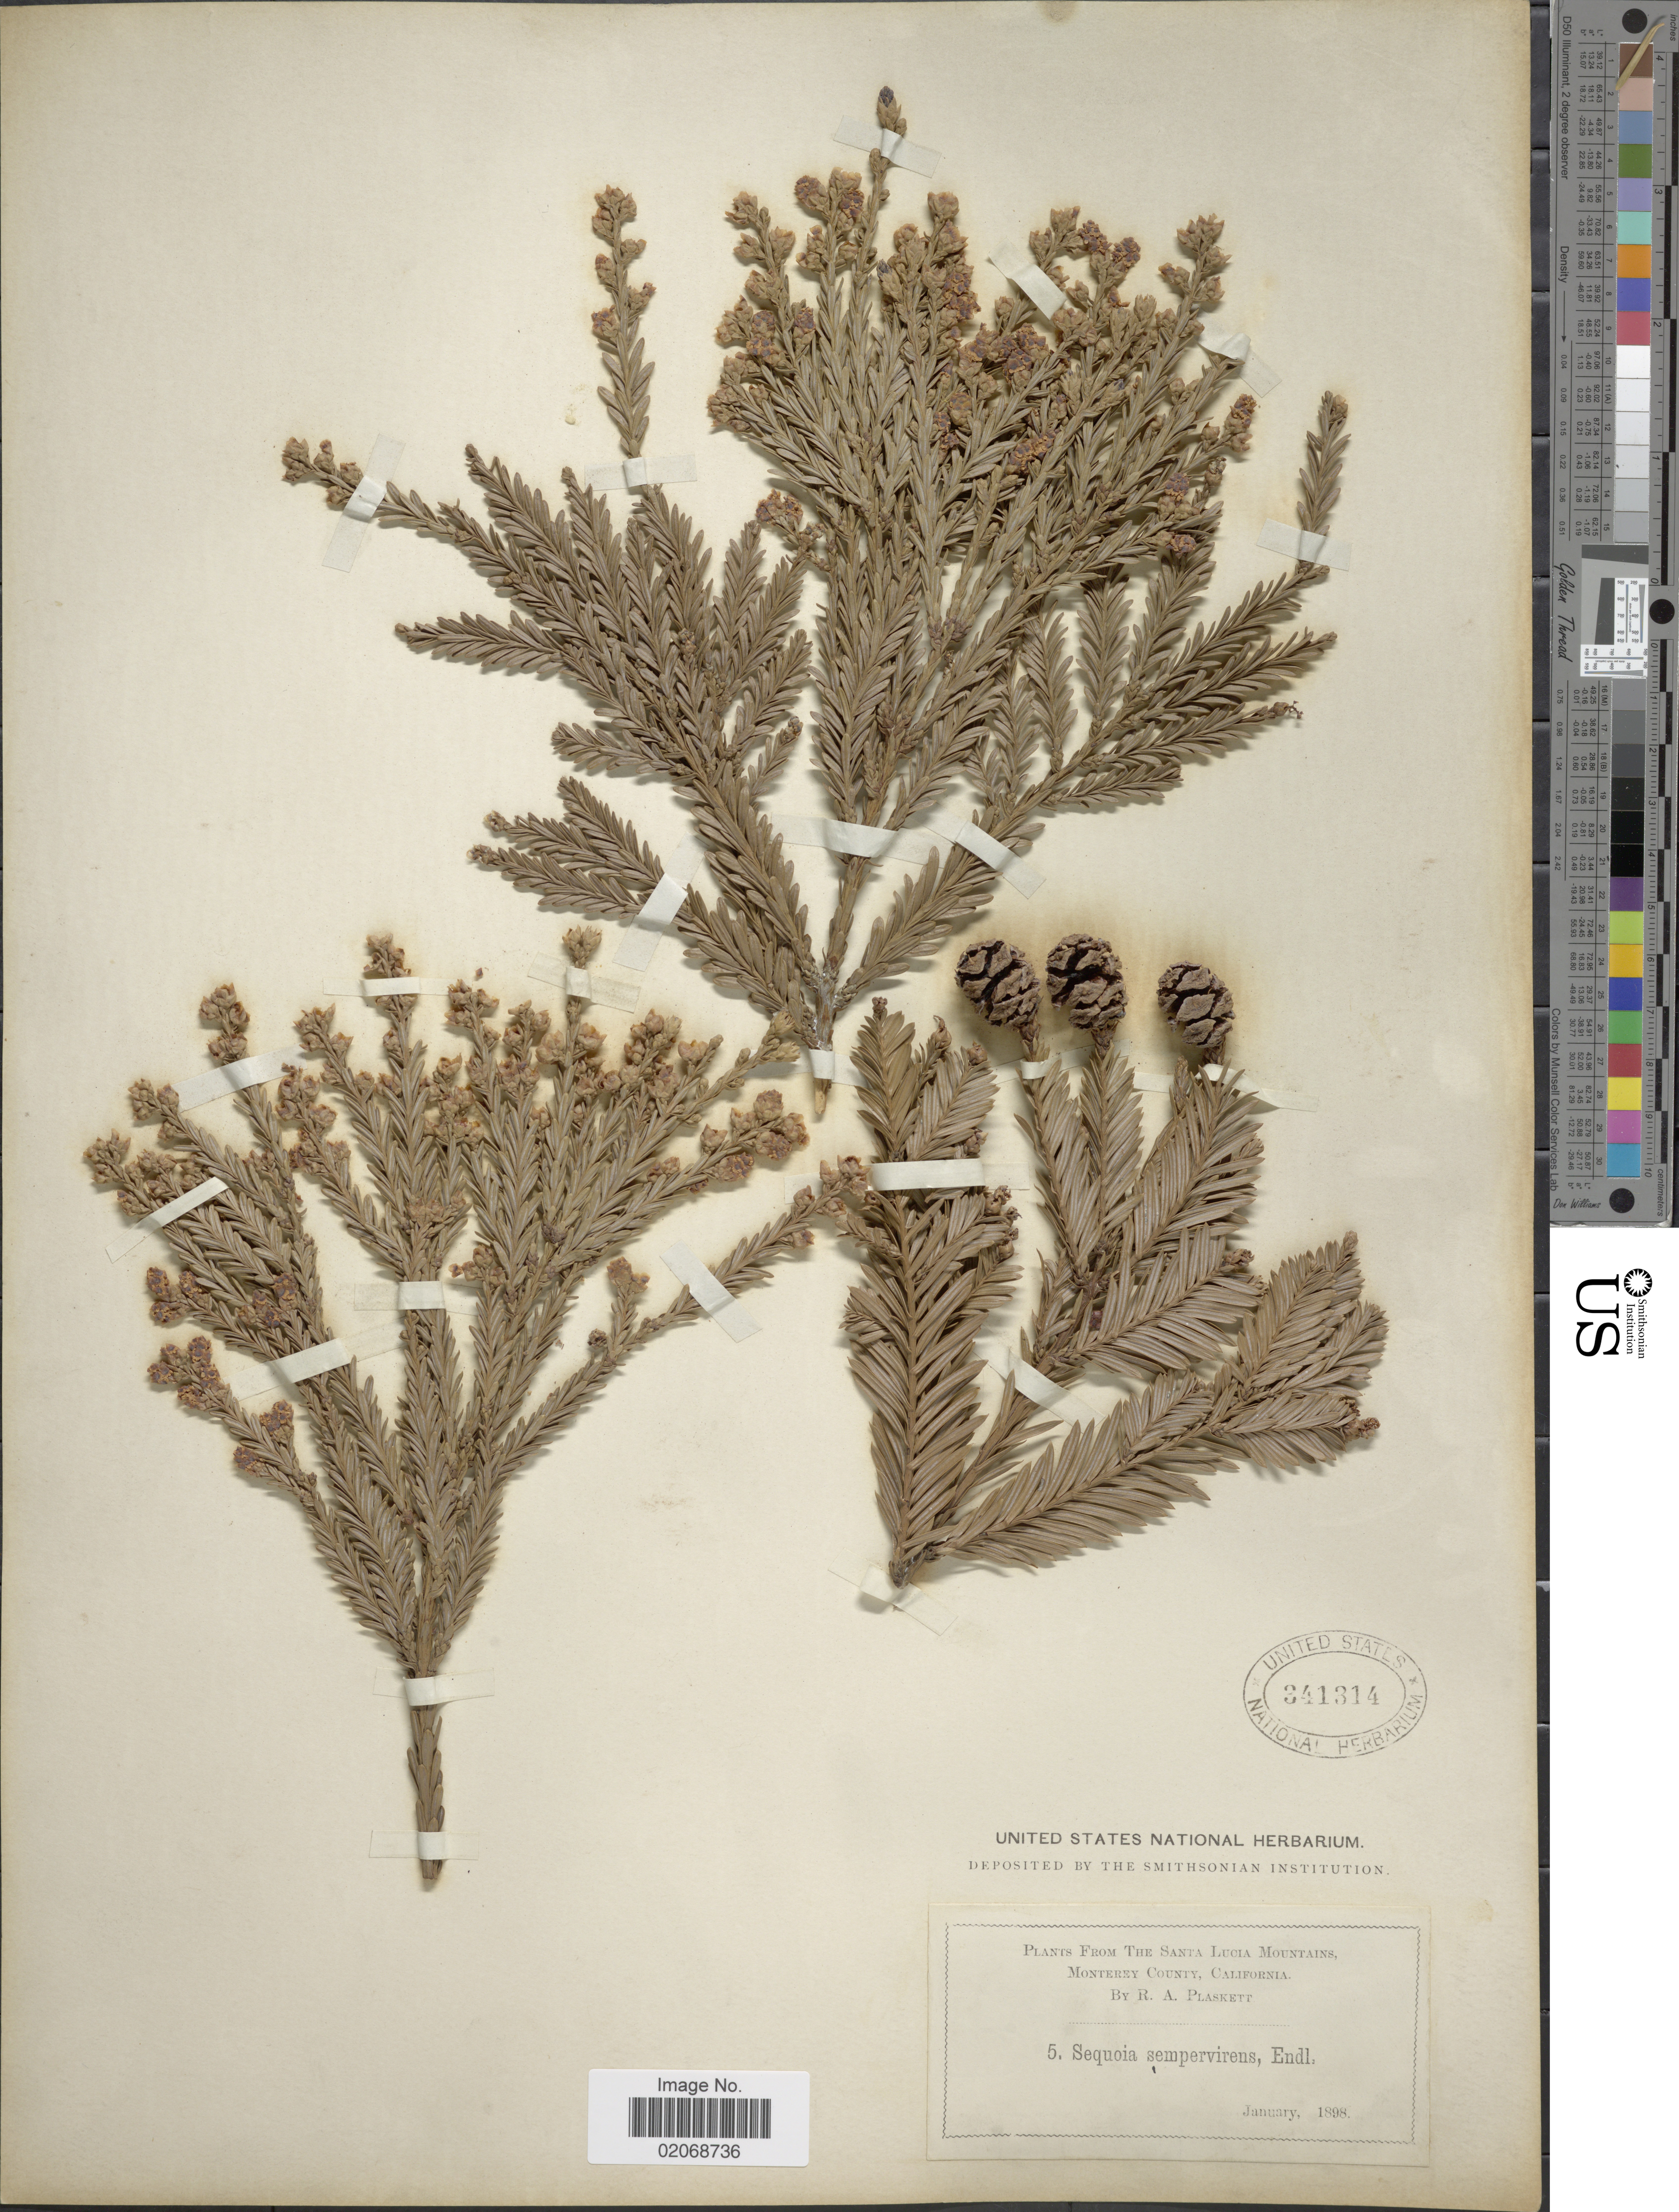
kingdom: Plantae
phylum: Tracheophyta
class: Pinopsida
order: Pinales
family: Cupressaceae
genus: Sequoia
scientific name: Sequoia sempervirens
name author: (D. Don) Endl.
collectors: R. Plaskett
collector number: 5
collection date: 1898-01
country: United States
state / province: California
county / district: Monterey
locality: The Santa Lucia Mountains, Monterrey County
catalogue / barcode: US 341314